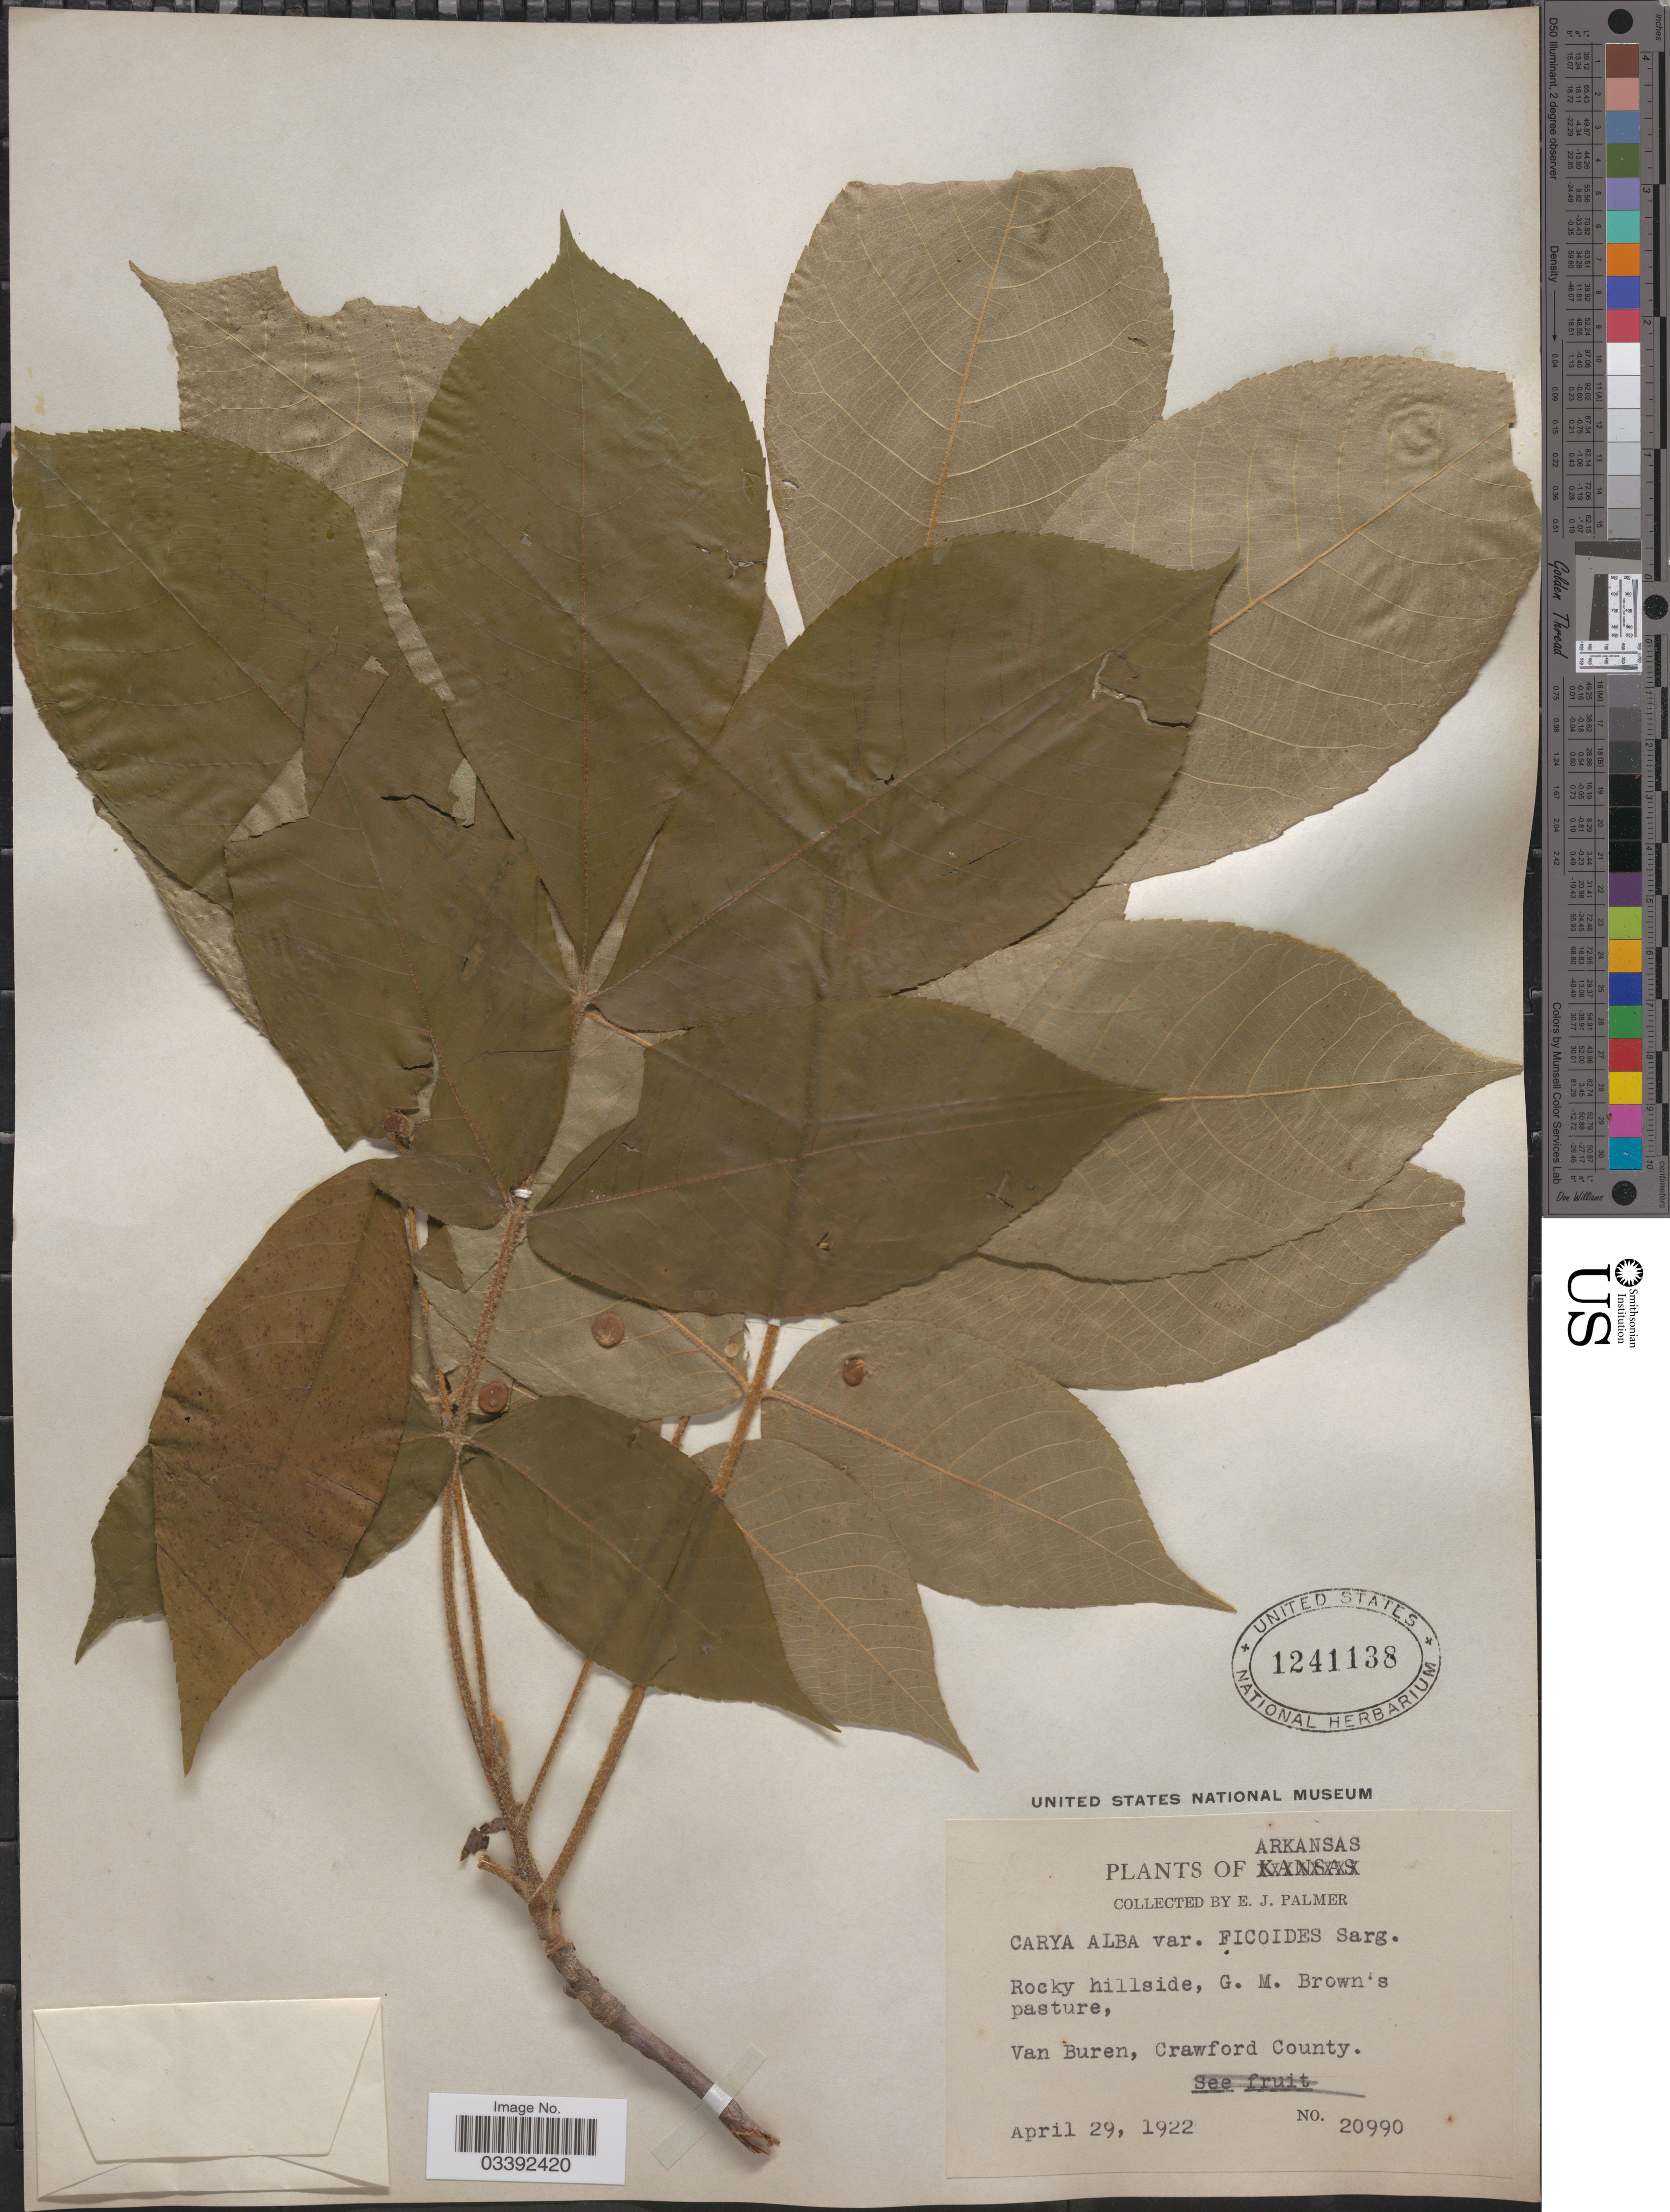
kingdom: Plantae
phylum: Tracheophyta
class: Magnoliopsida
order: Fagales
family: Juglandaceae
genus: Carya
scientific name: Carya tomentosa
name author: (Lam.) Nutt.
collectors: E. J. Palmer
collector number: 20990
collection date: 1922-04-29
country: United States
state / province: Arkansas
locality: G.M. Brown's pasture, Van Buren, Crawford County.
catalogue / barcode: US 1241138